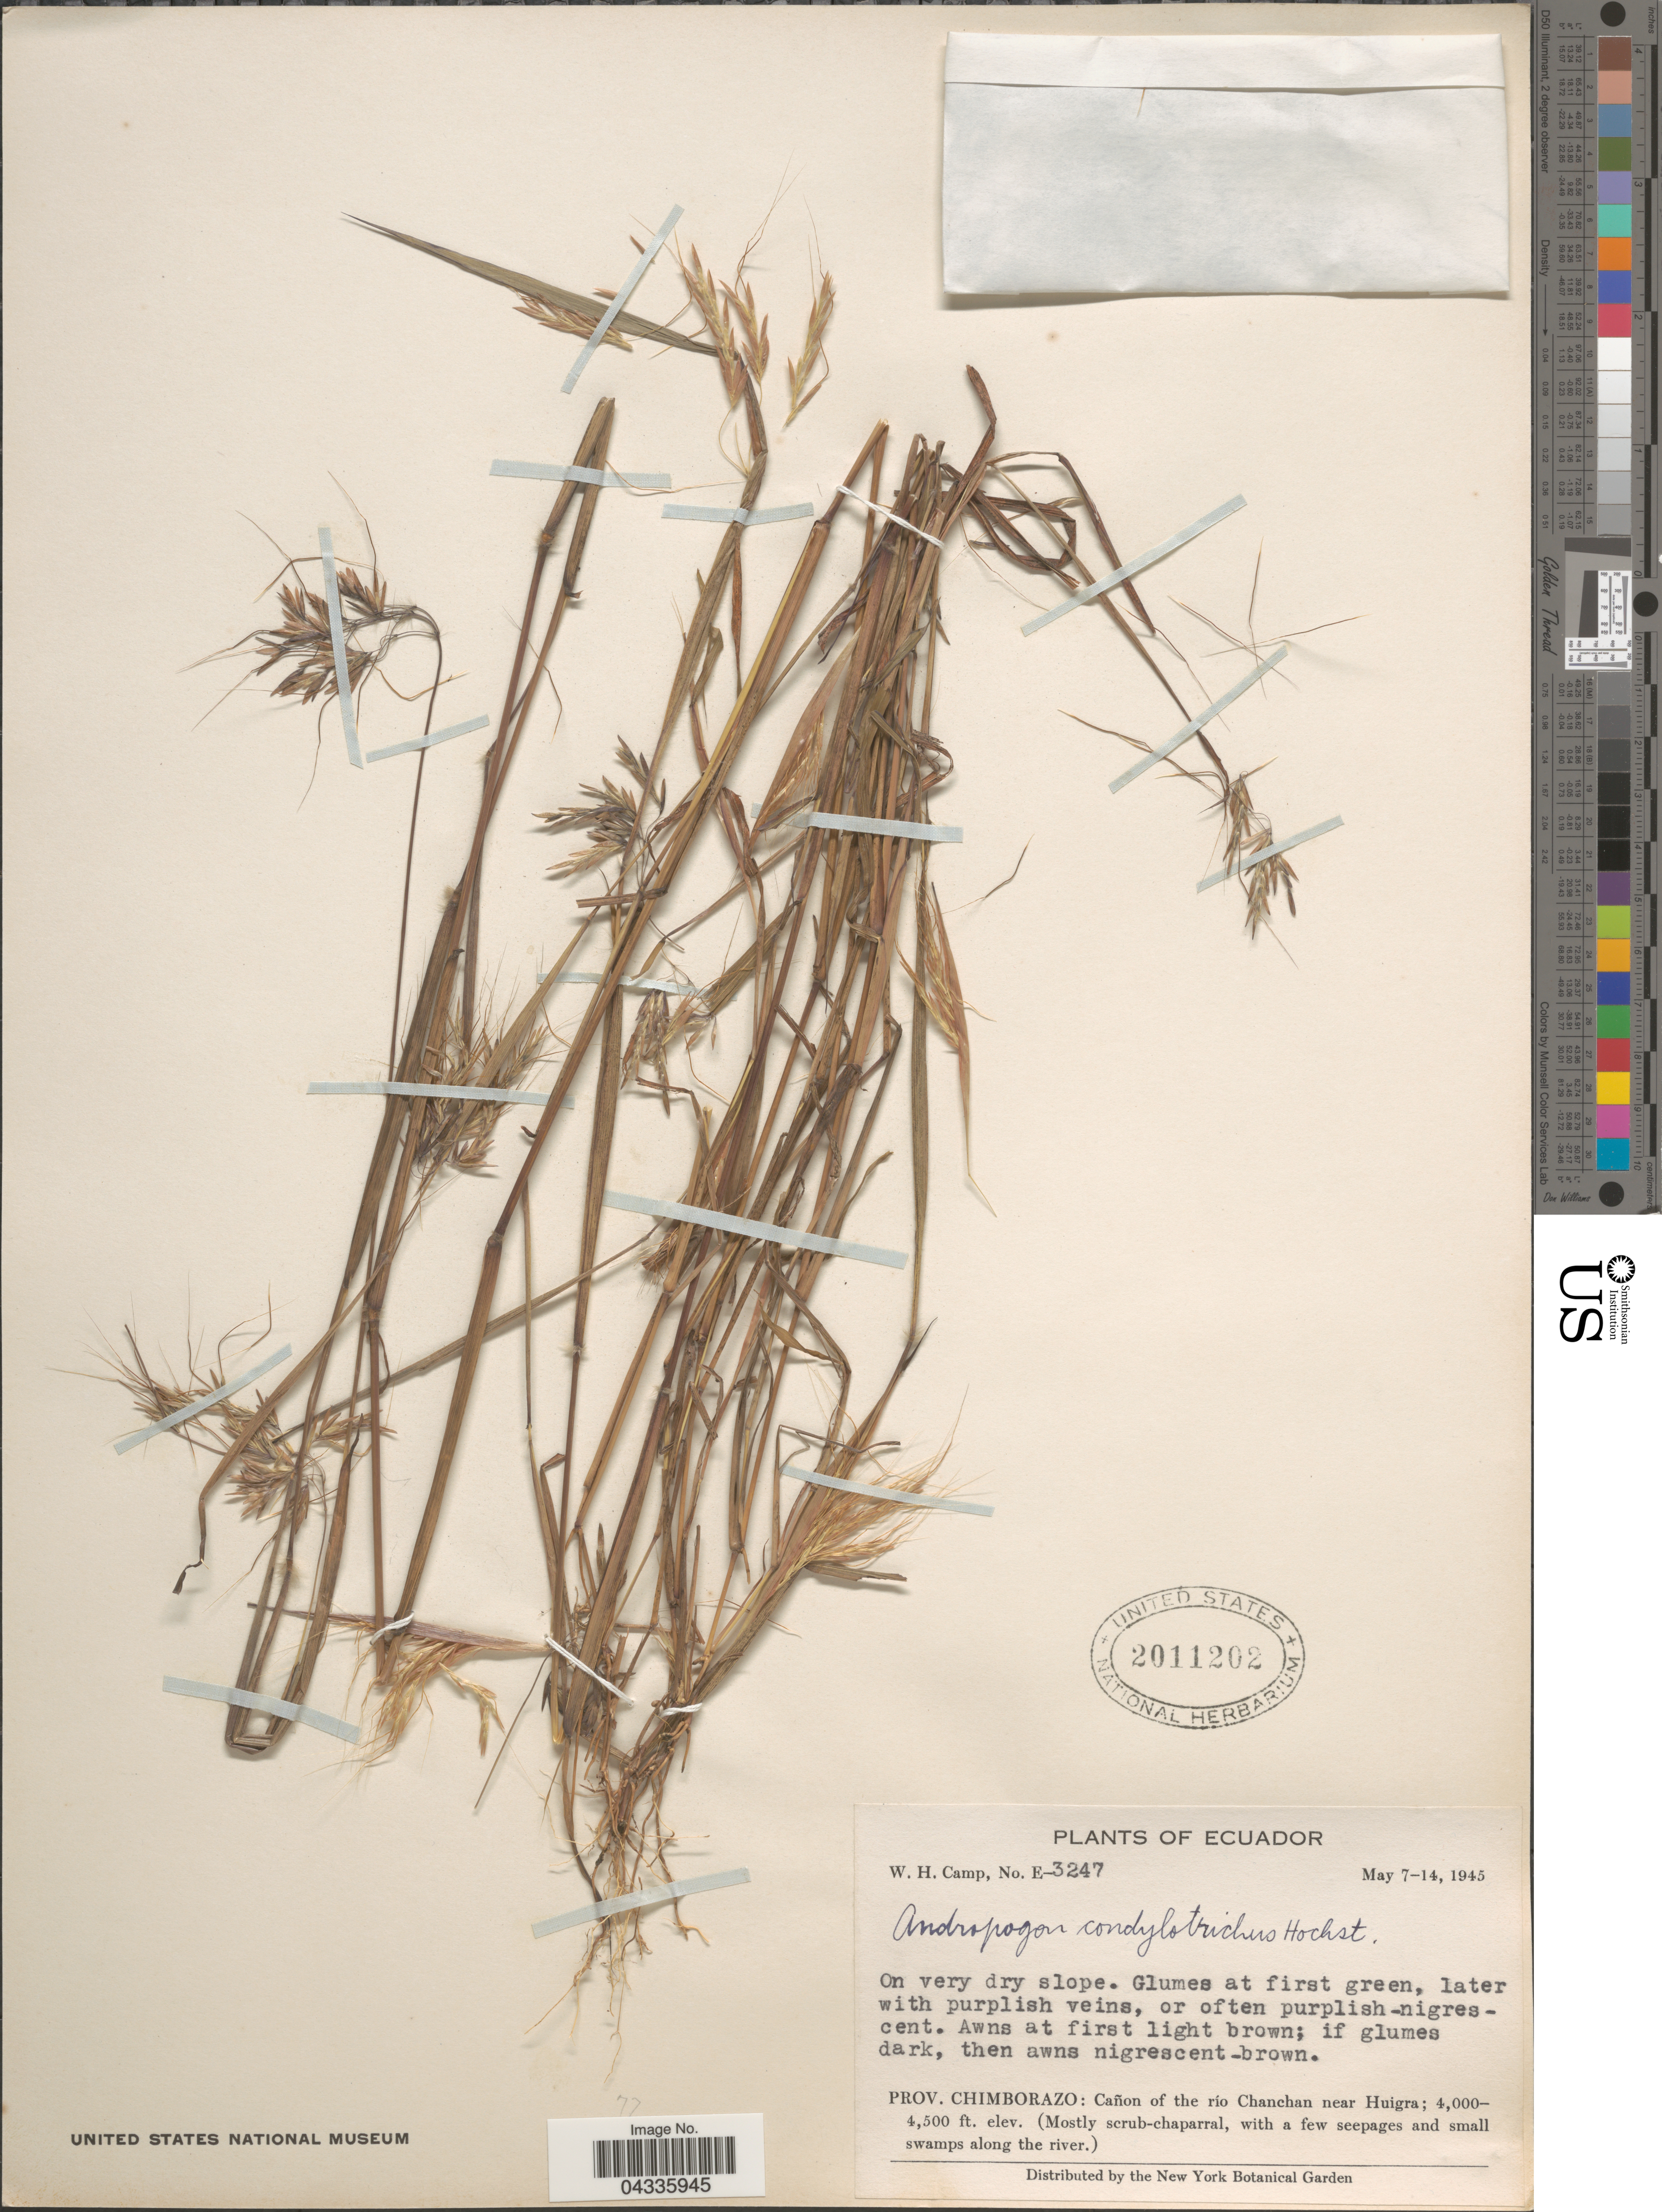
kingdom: Plantae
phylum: Tracheophyta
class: Liliopsida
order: Poales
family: Poaceae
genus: Euclasta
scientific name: Euclasta condylotricha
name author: (Hochst. ex Steud.) Stapf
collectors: W. H. Camp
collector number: E-3247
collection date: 1945-05-07/1945-05-14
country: Ecuador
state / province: Chimborazo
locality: Cañon of the rio Chanchan near Huigra; (Mostly scrub-chaparral, with a few seepages and small swamps along the river.).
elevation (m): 1219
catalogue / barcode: US 2011202